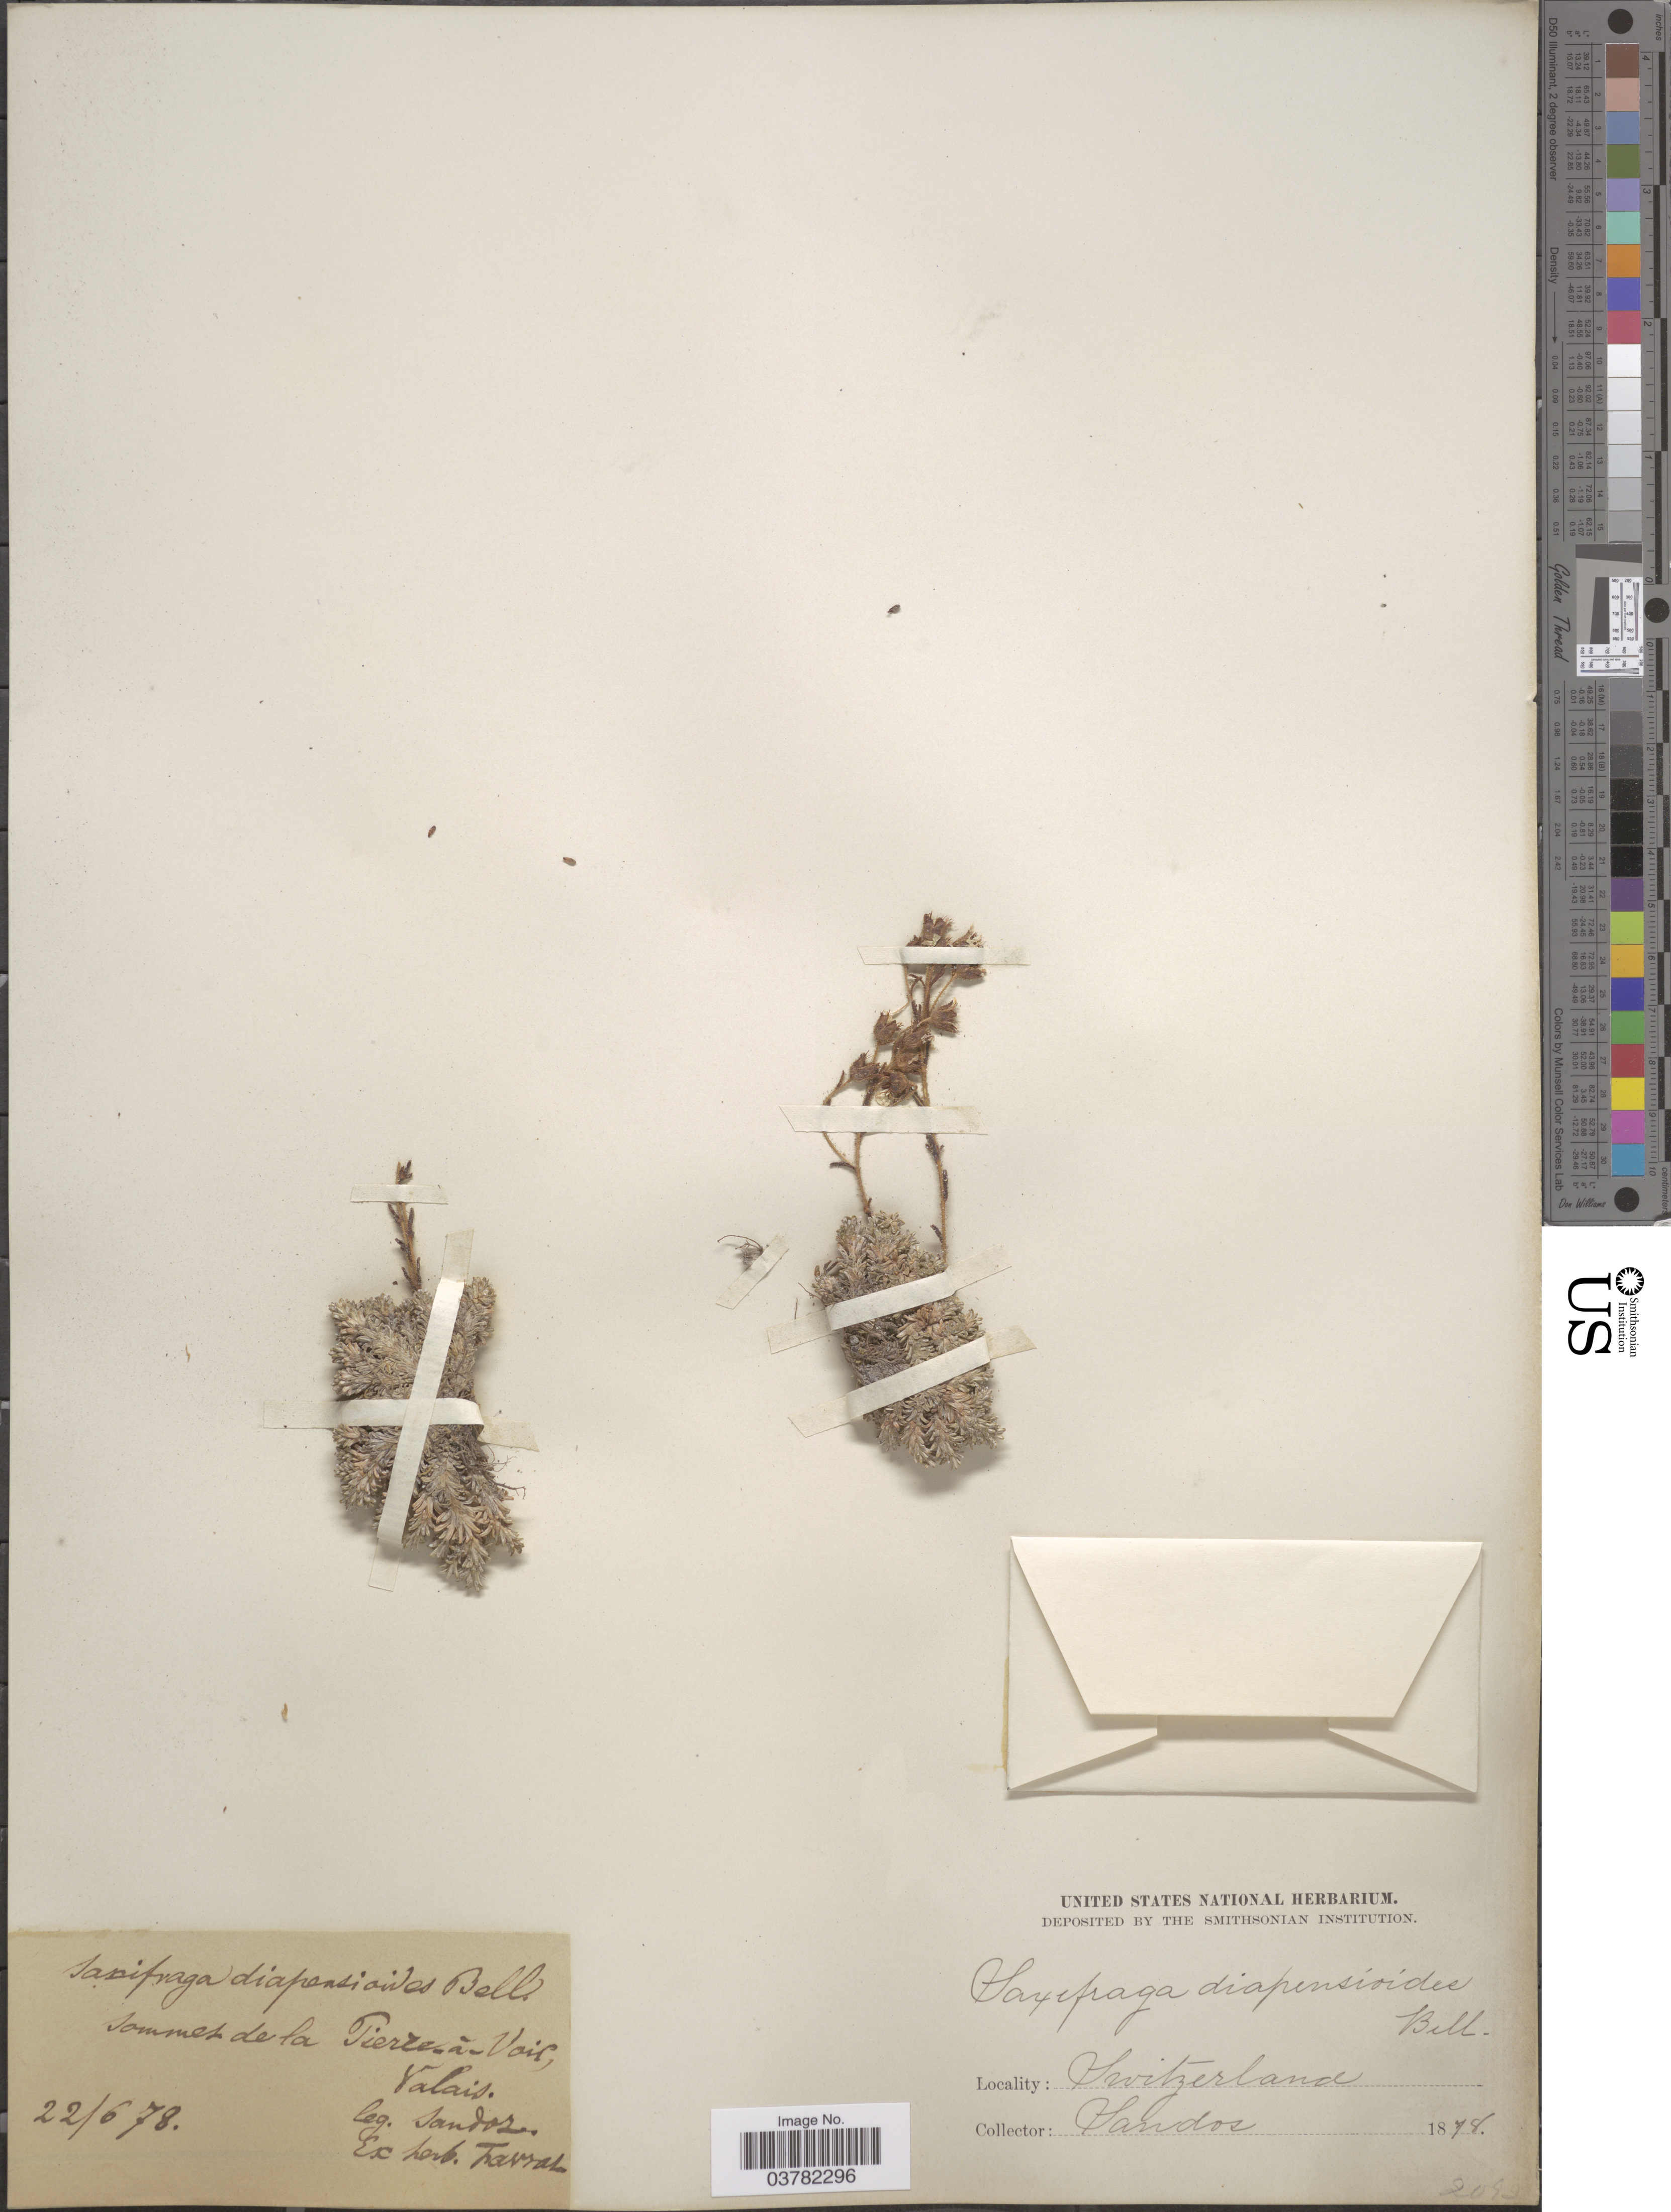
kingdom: Plantae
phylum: Tracheophyta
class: Magnoliopsida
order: Saxifragales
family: Saxifragaceae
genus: Saxifraga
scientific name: Saxifraga diapensioides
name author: Bellardi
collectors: E. Sandoz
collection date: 1878-06-22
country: Switzerland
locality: Sommet de la Pierre a Voir, Valais.